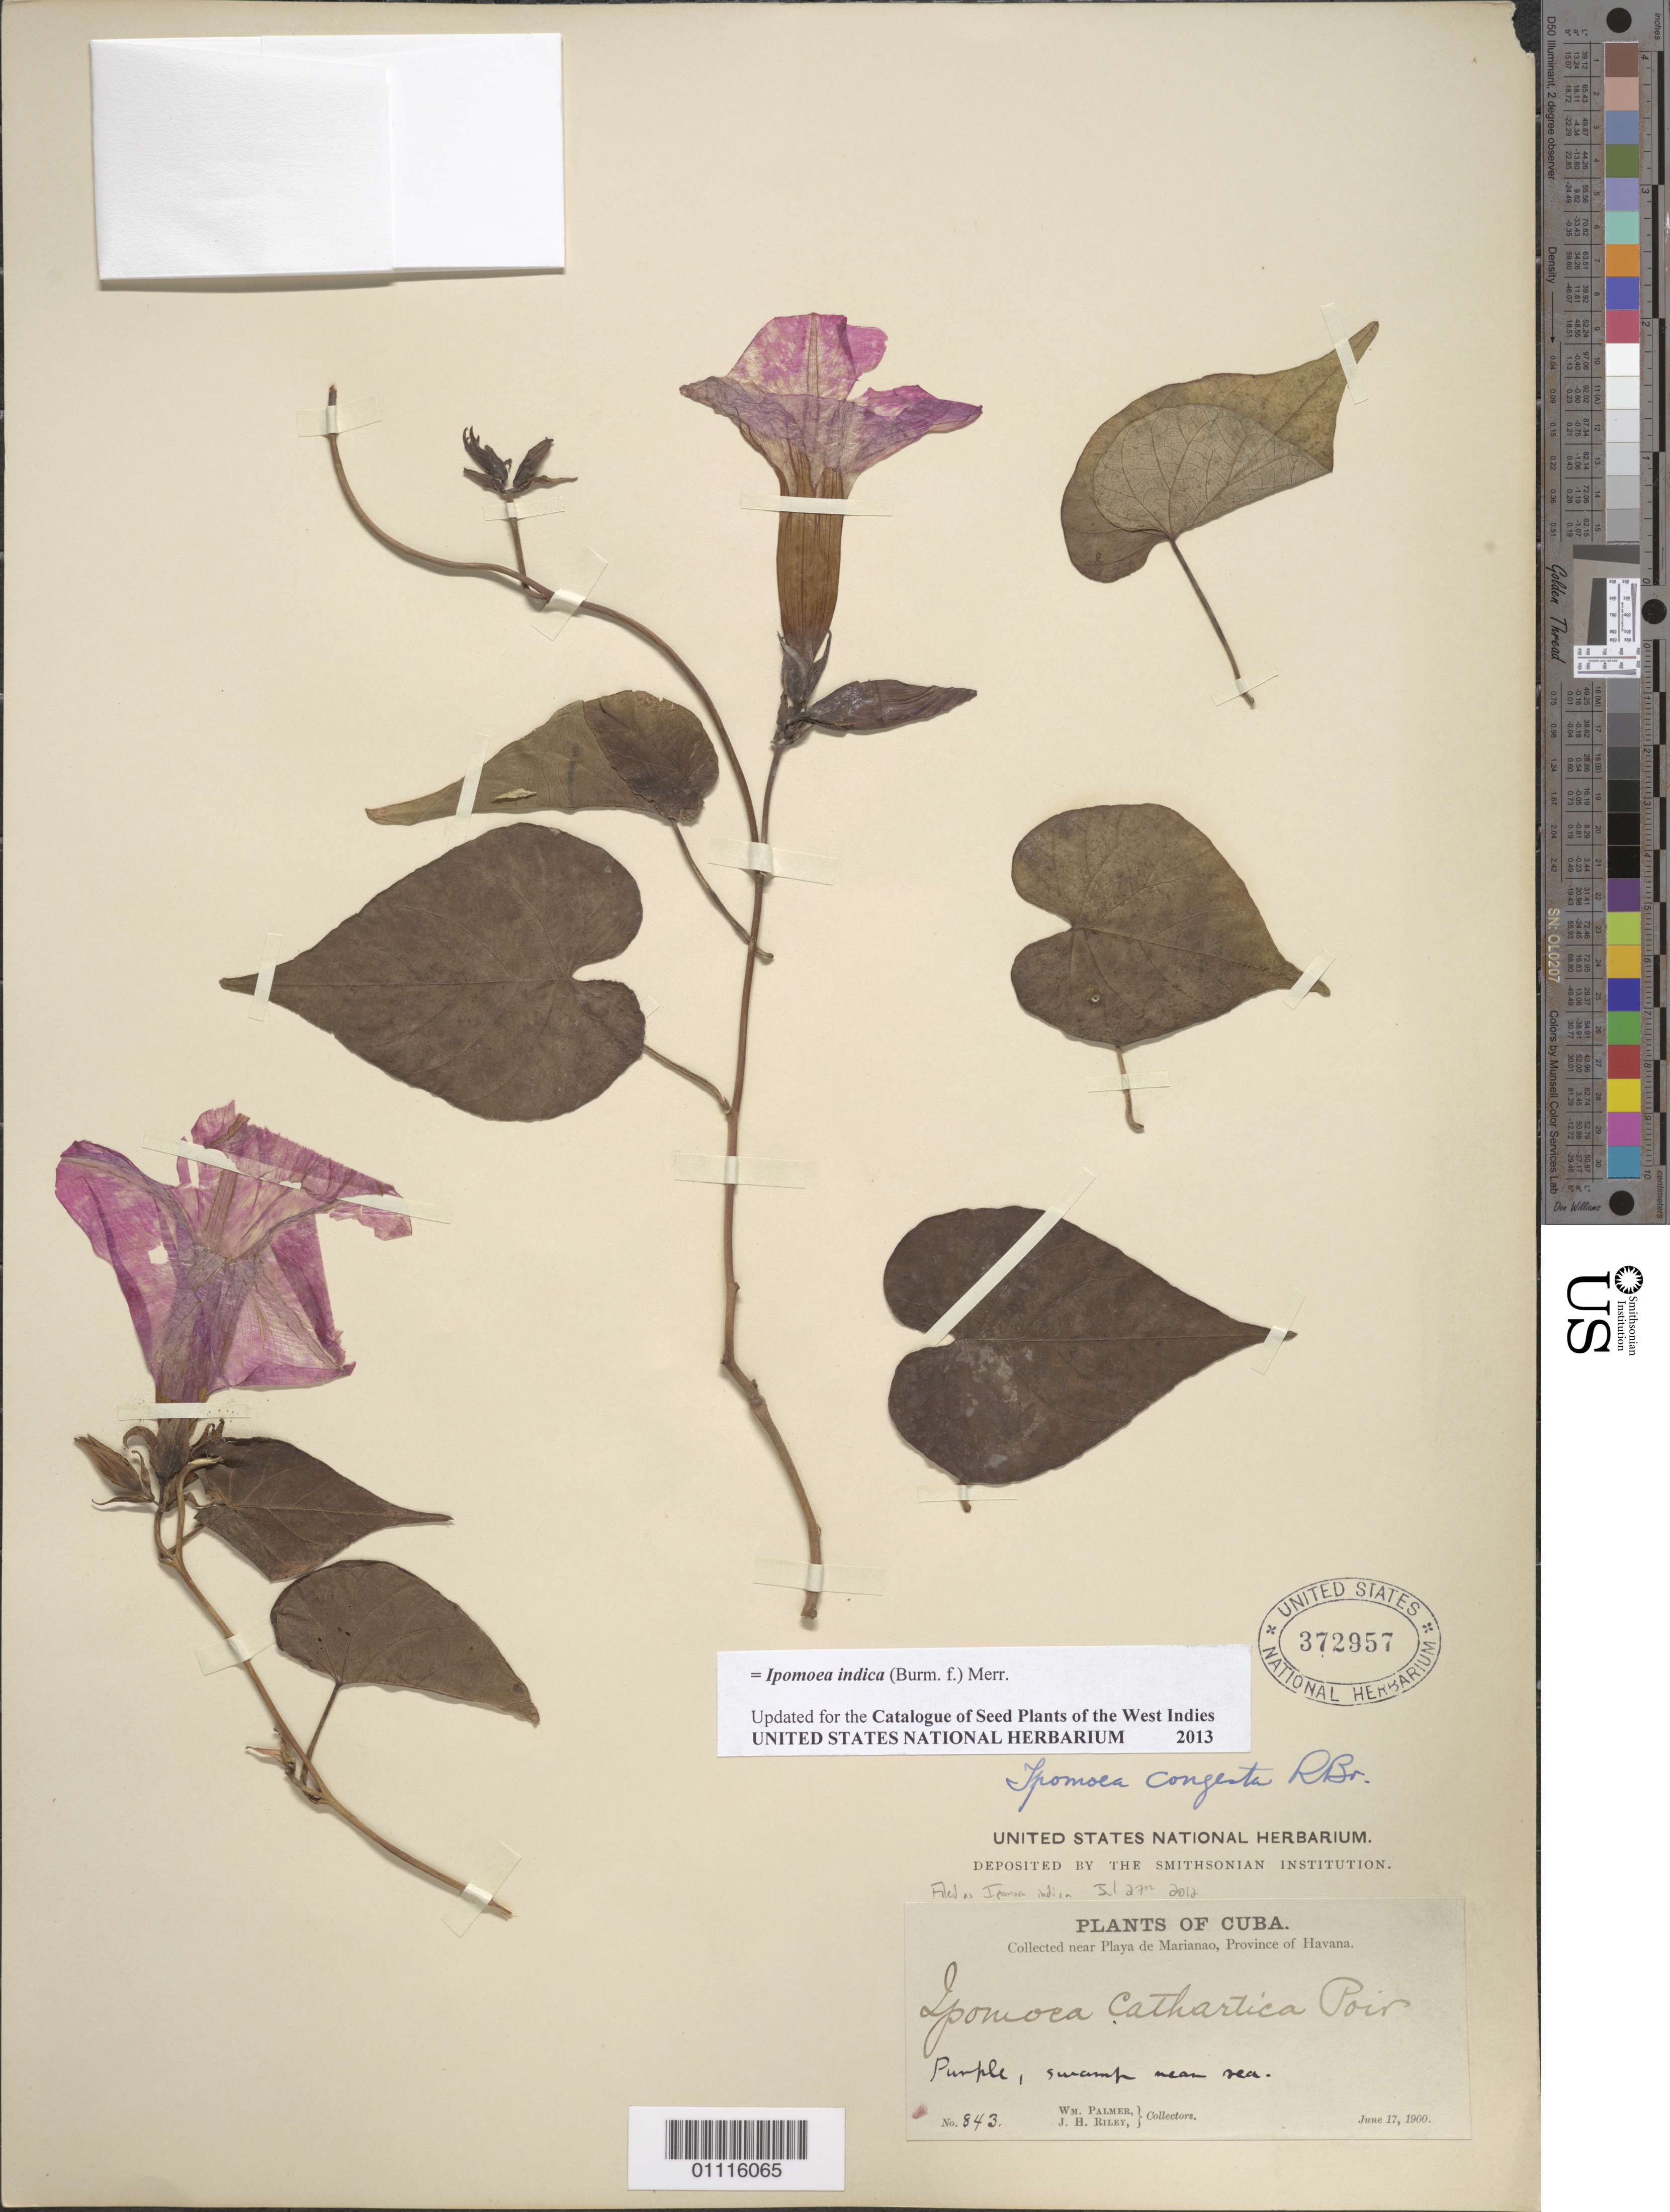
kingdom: Plantae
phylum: Tracheophyta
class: Magnoliopsida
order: Solanales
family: Convolvulaceae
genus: Ipomoea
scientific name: Ipomoea indica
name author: (Burm.) Merr.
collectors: W. Palmer & J. H. Riley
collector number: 843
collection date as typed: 17 Jun 1900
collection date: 1900-06-17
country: Cuba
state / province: La Habana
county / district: Municipio Playa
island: Cuba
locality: Playa de Marianao (near)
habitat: Swamp near sea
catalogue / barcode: US 372957